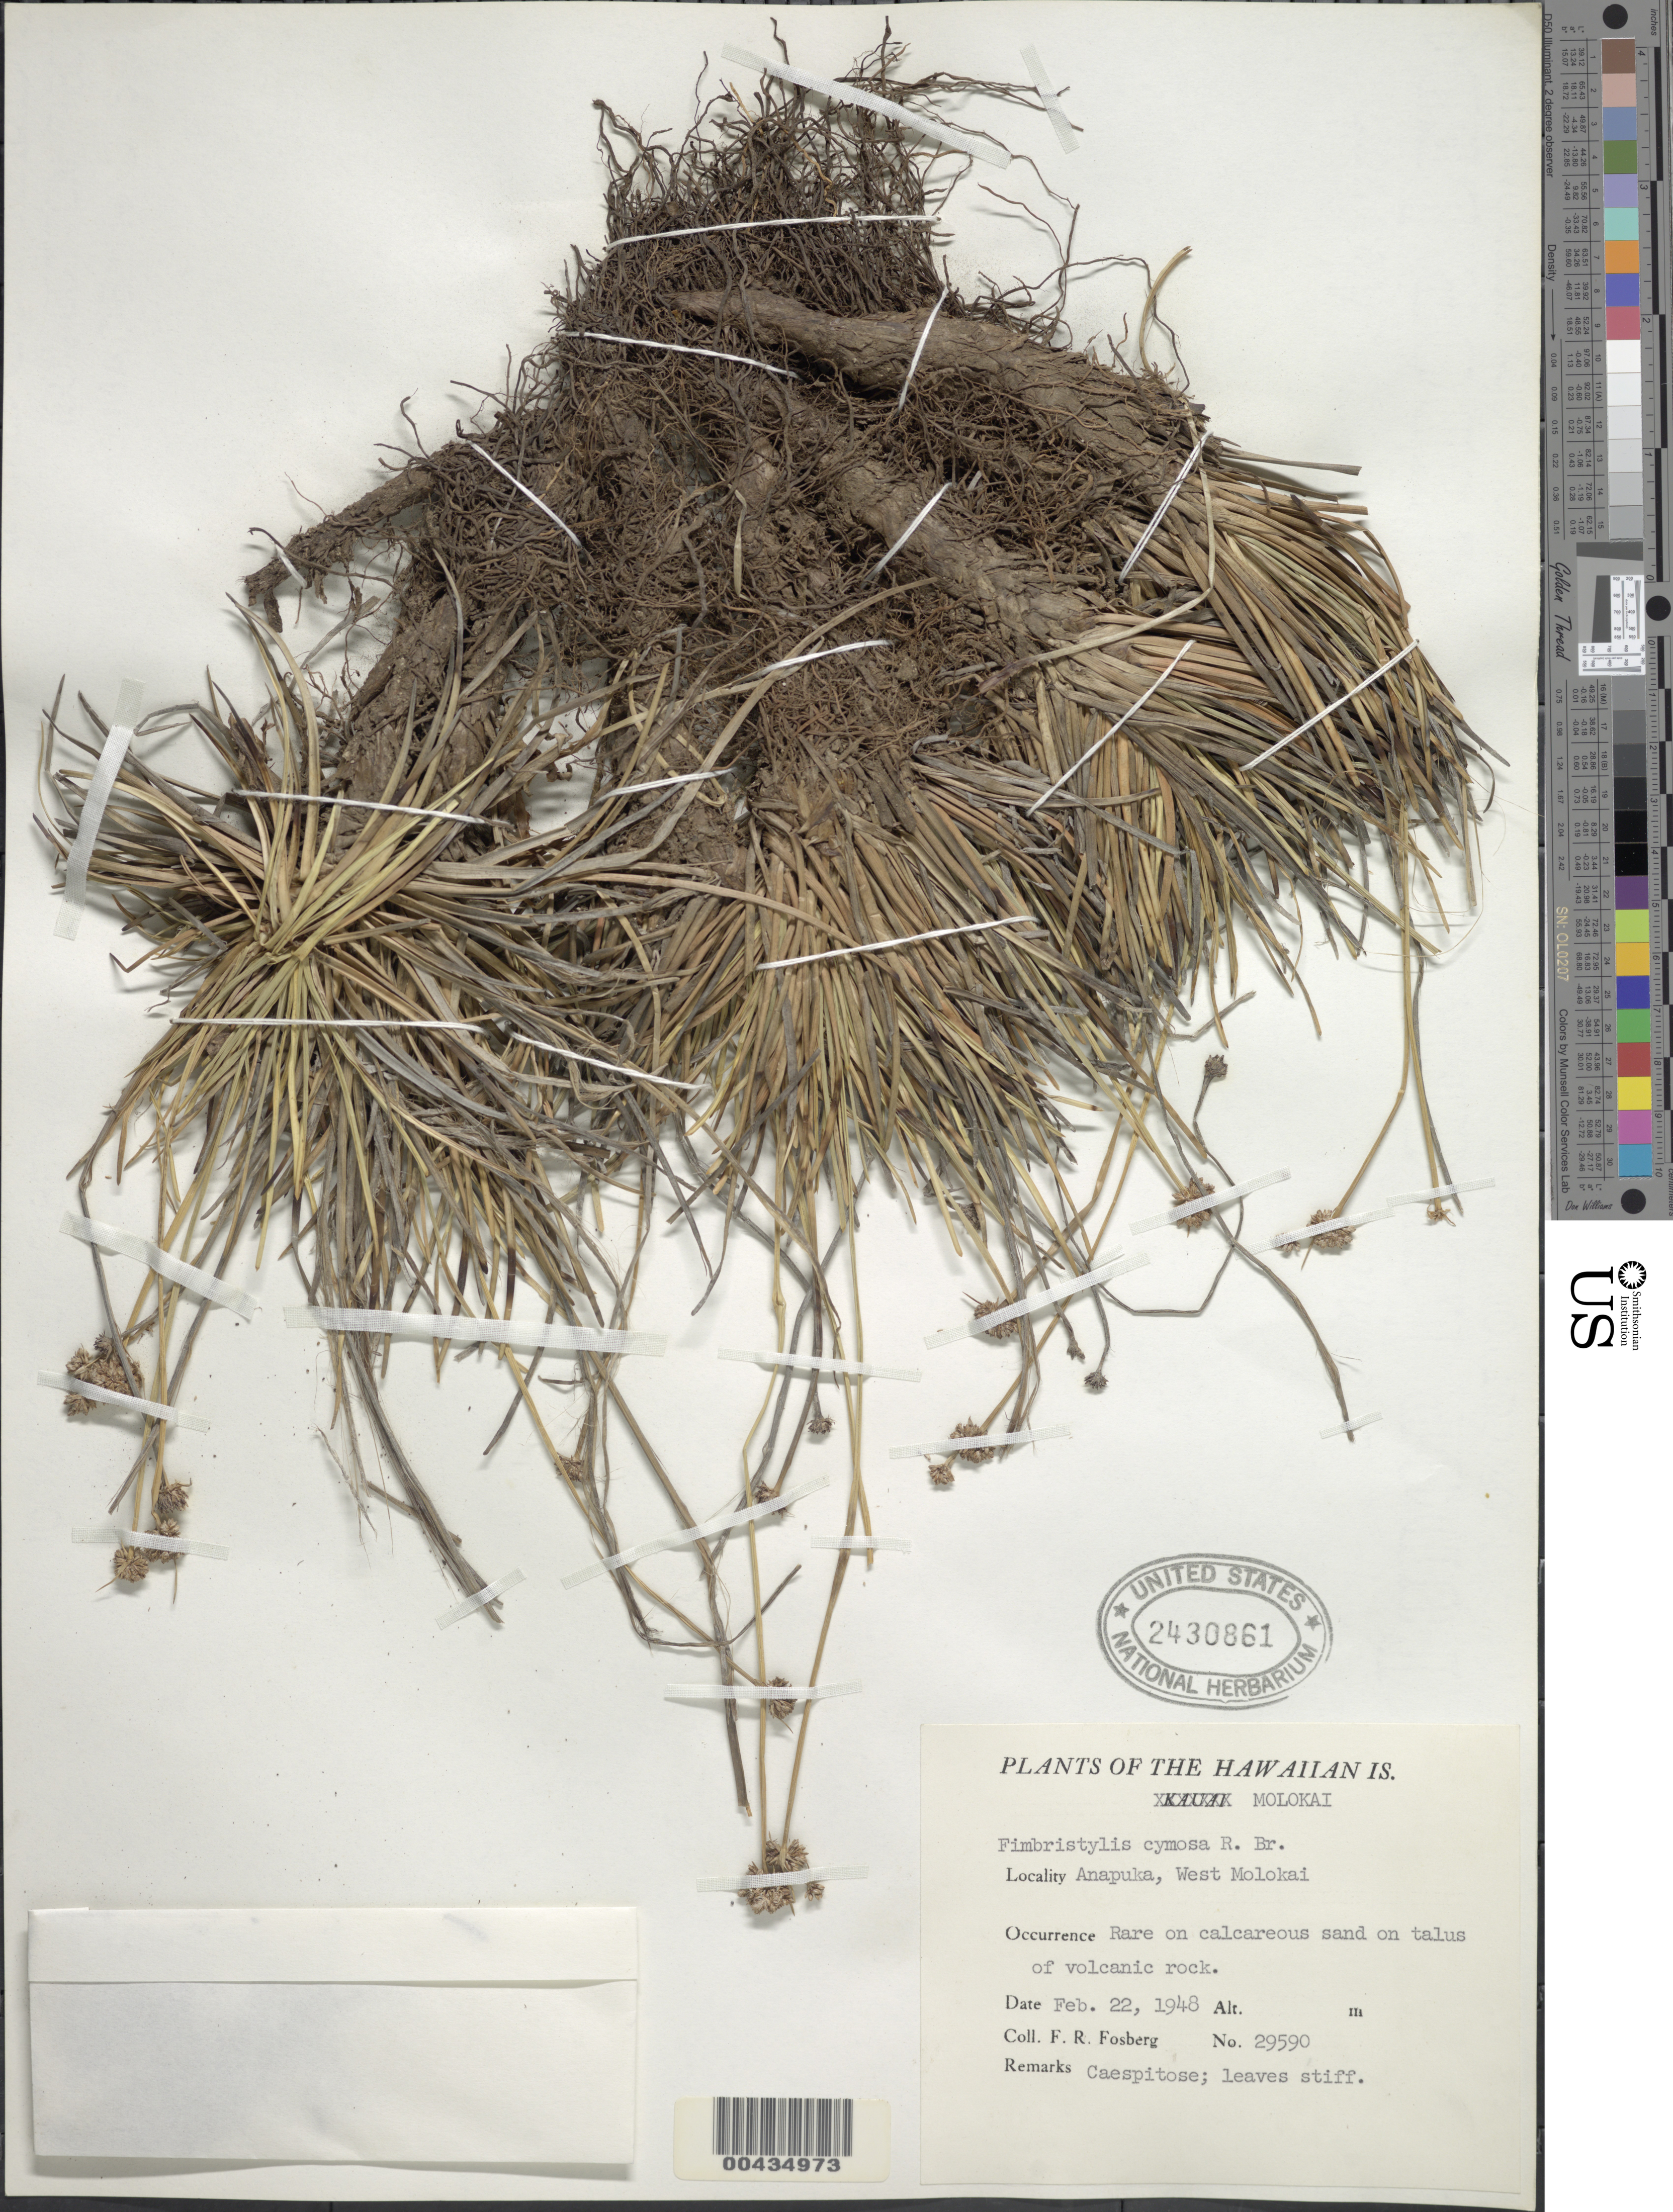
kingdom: Plantae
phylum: Tracheophyta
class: Liliopsida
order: Poales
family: Cyperaceae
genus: Fimbristylis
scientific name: Fimbristylis cymosa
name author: R. Br.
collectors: F. R. Fosberg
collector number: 29590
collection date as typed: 22 Feb 1948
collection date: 1948-02-22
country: United States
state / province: Hawaii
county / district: Maui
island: Moloka'i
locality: Anapuka, West Molokai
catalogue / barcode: US 2430861